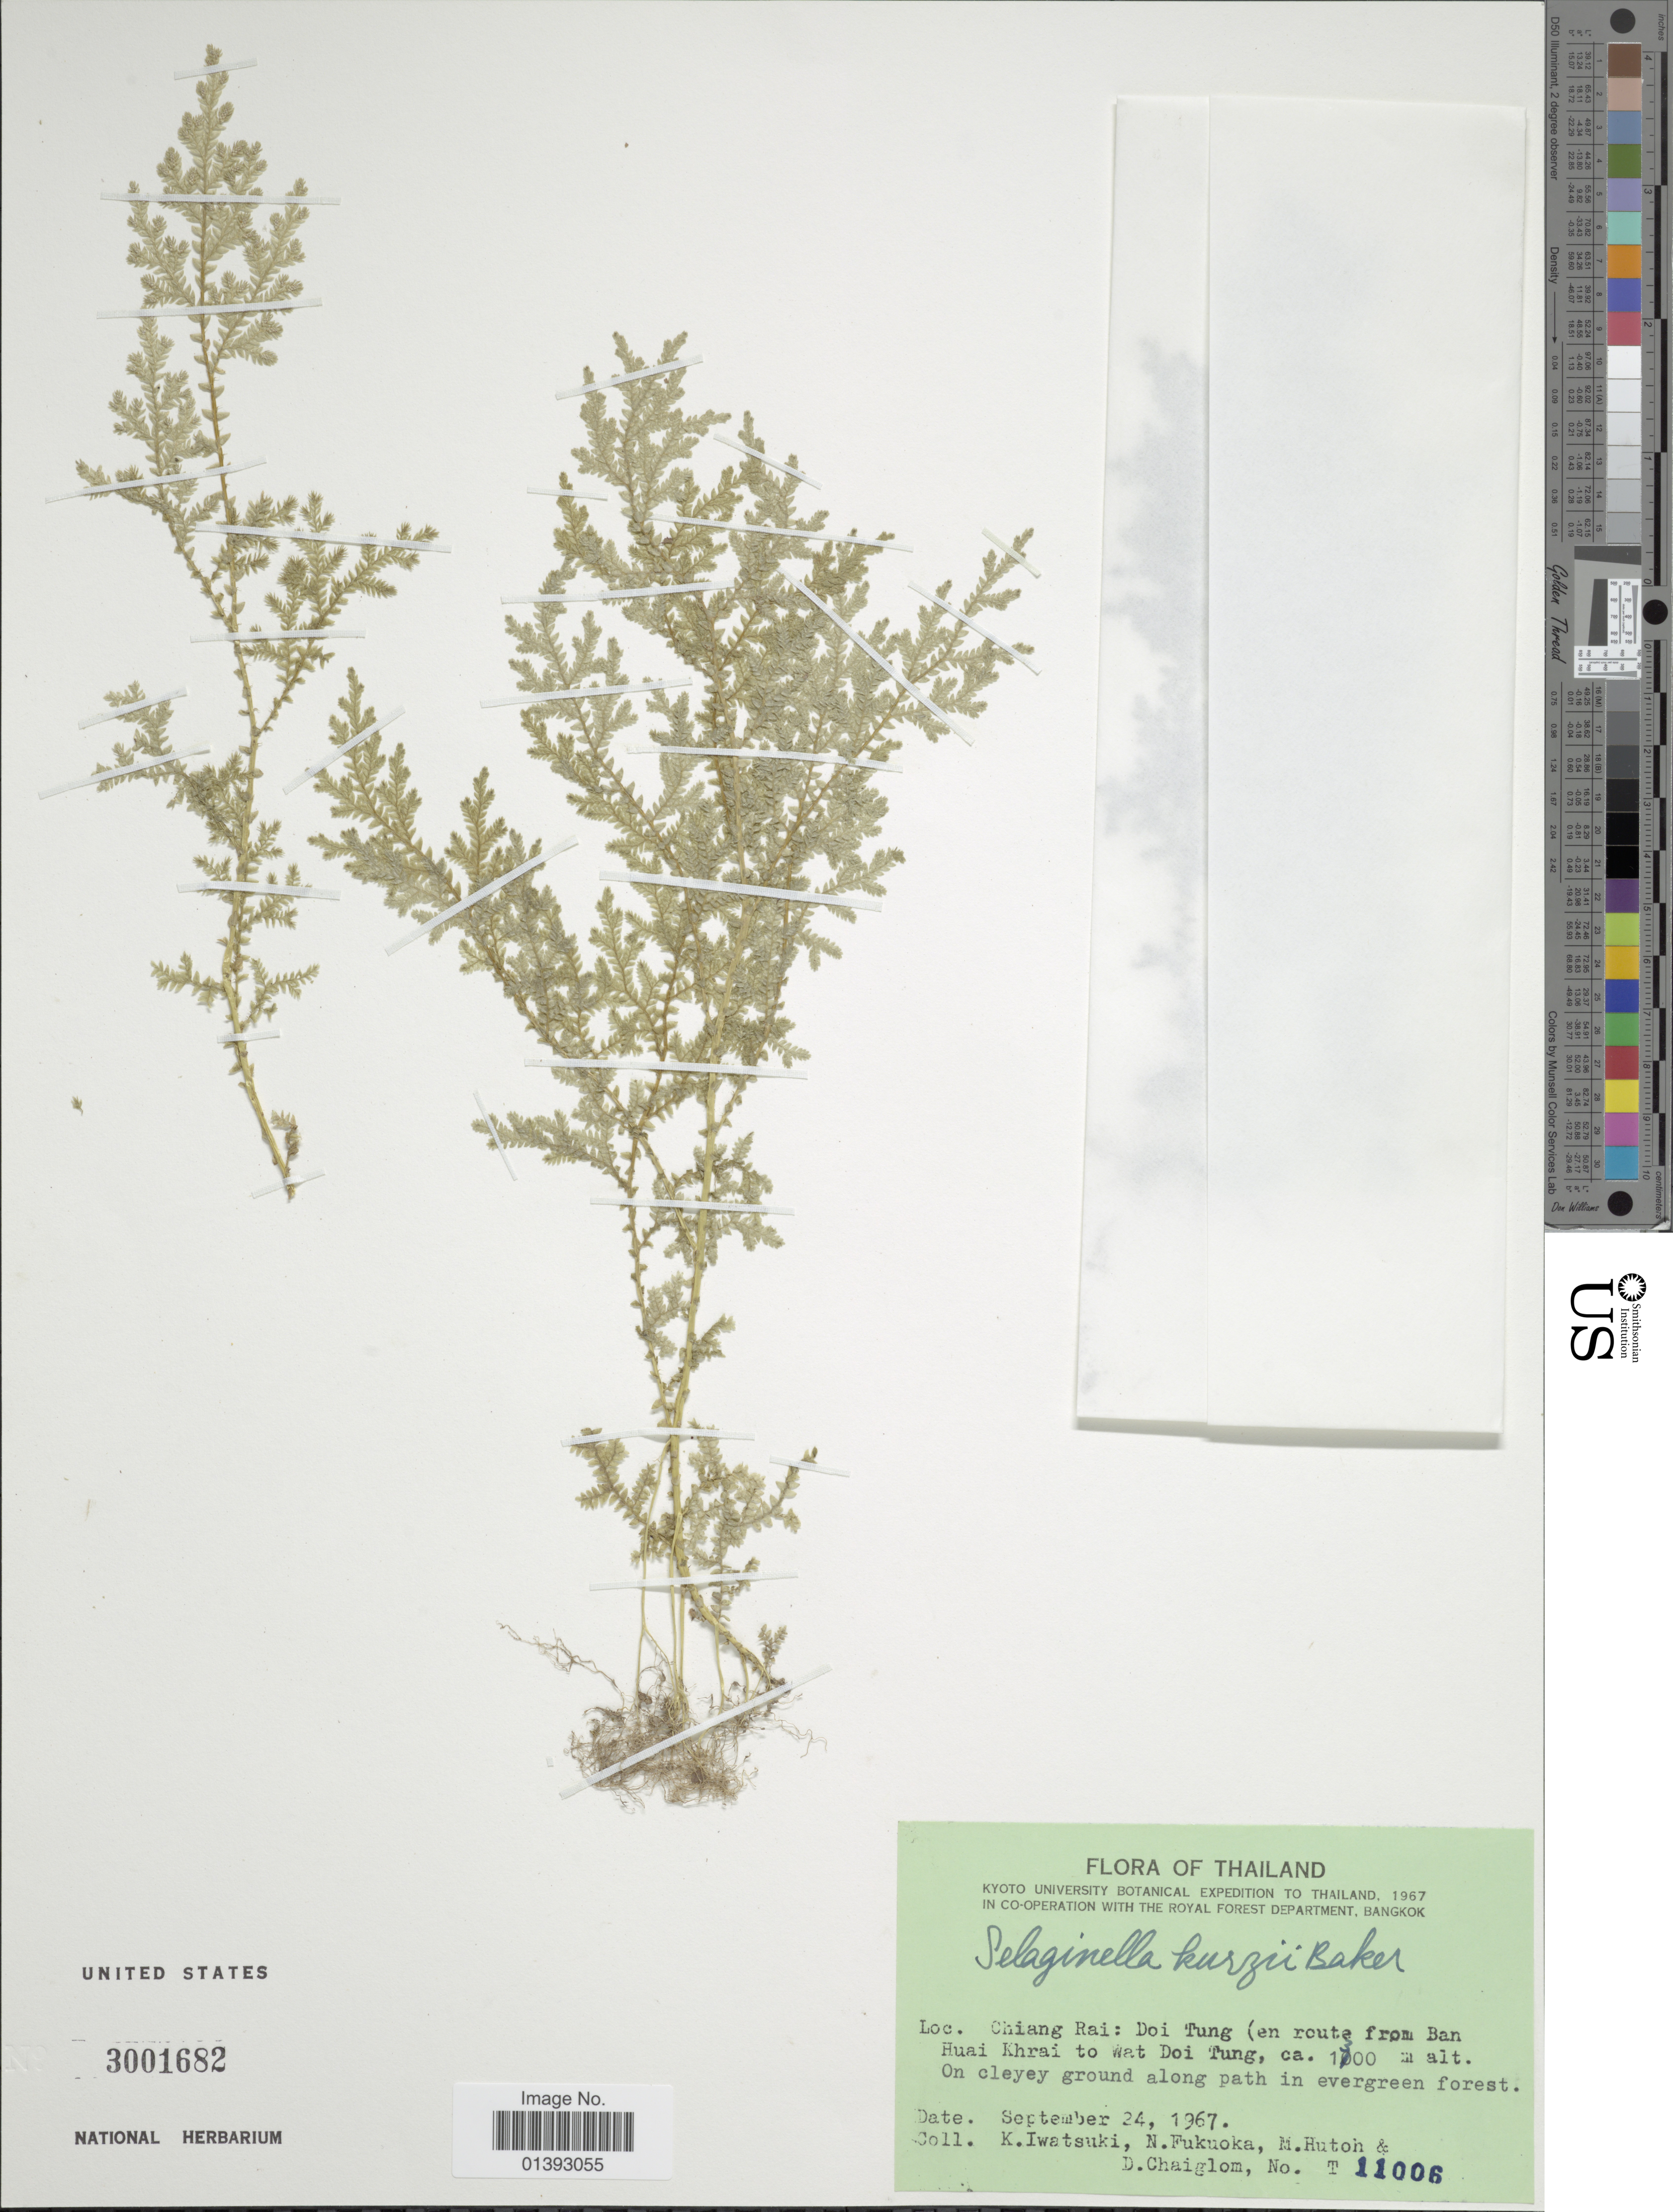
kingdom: Plantae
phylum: Tracheophyta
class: Lycopodiopsida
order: Selaginellales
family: Selaginellaceae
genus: Selaginella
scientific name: Selaginella kurzii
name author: Baker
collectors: K. Iwatsuki, N. Fukuoka, M. Hutoh & D. Chaiglom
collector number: T11006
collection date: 1967-09-24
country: Thailand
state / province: Chiang Rai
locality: Doi Tung(en route from Ban Huai Khrai to Wat Doi Tung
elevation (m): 1300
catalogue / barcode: US 3001682